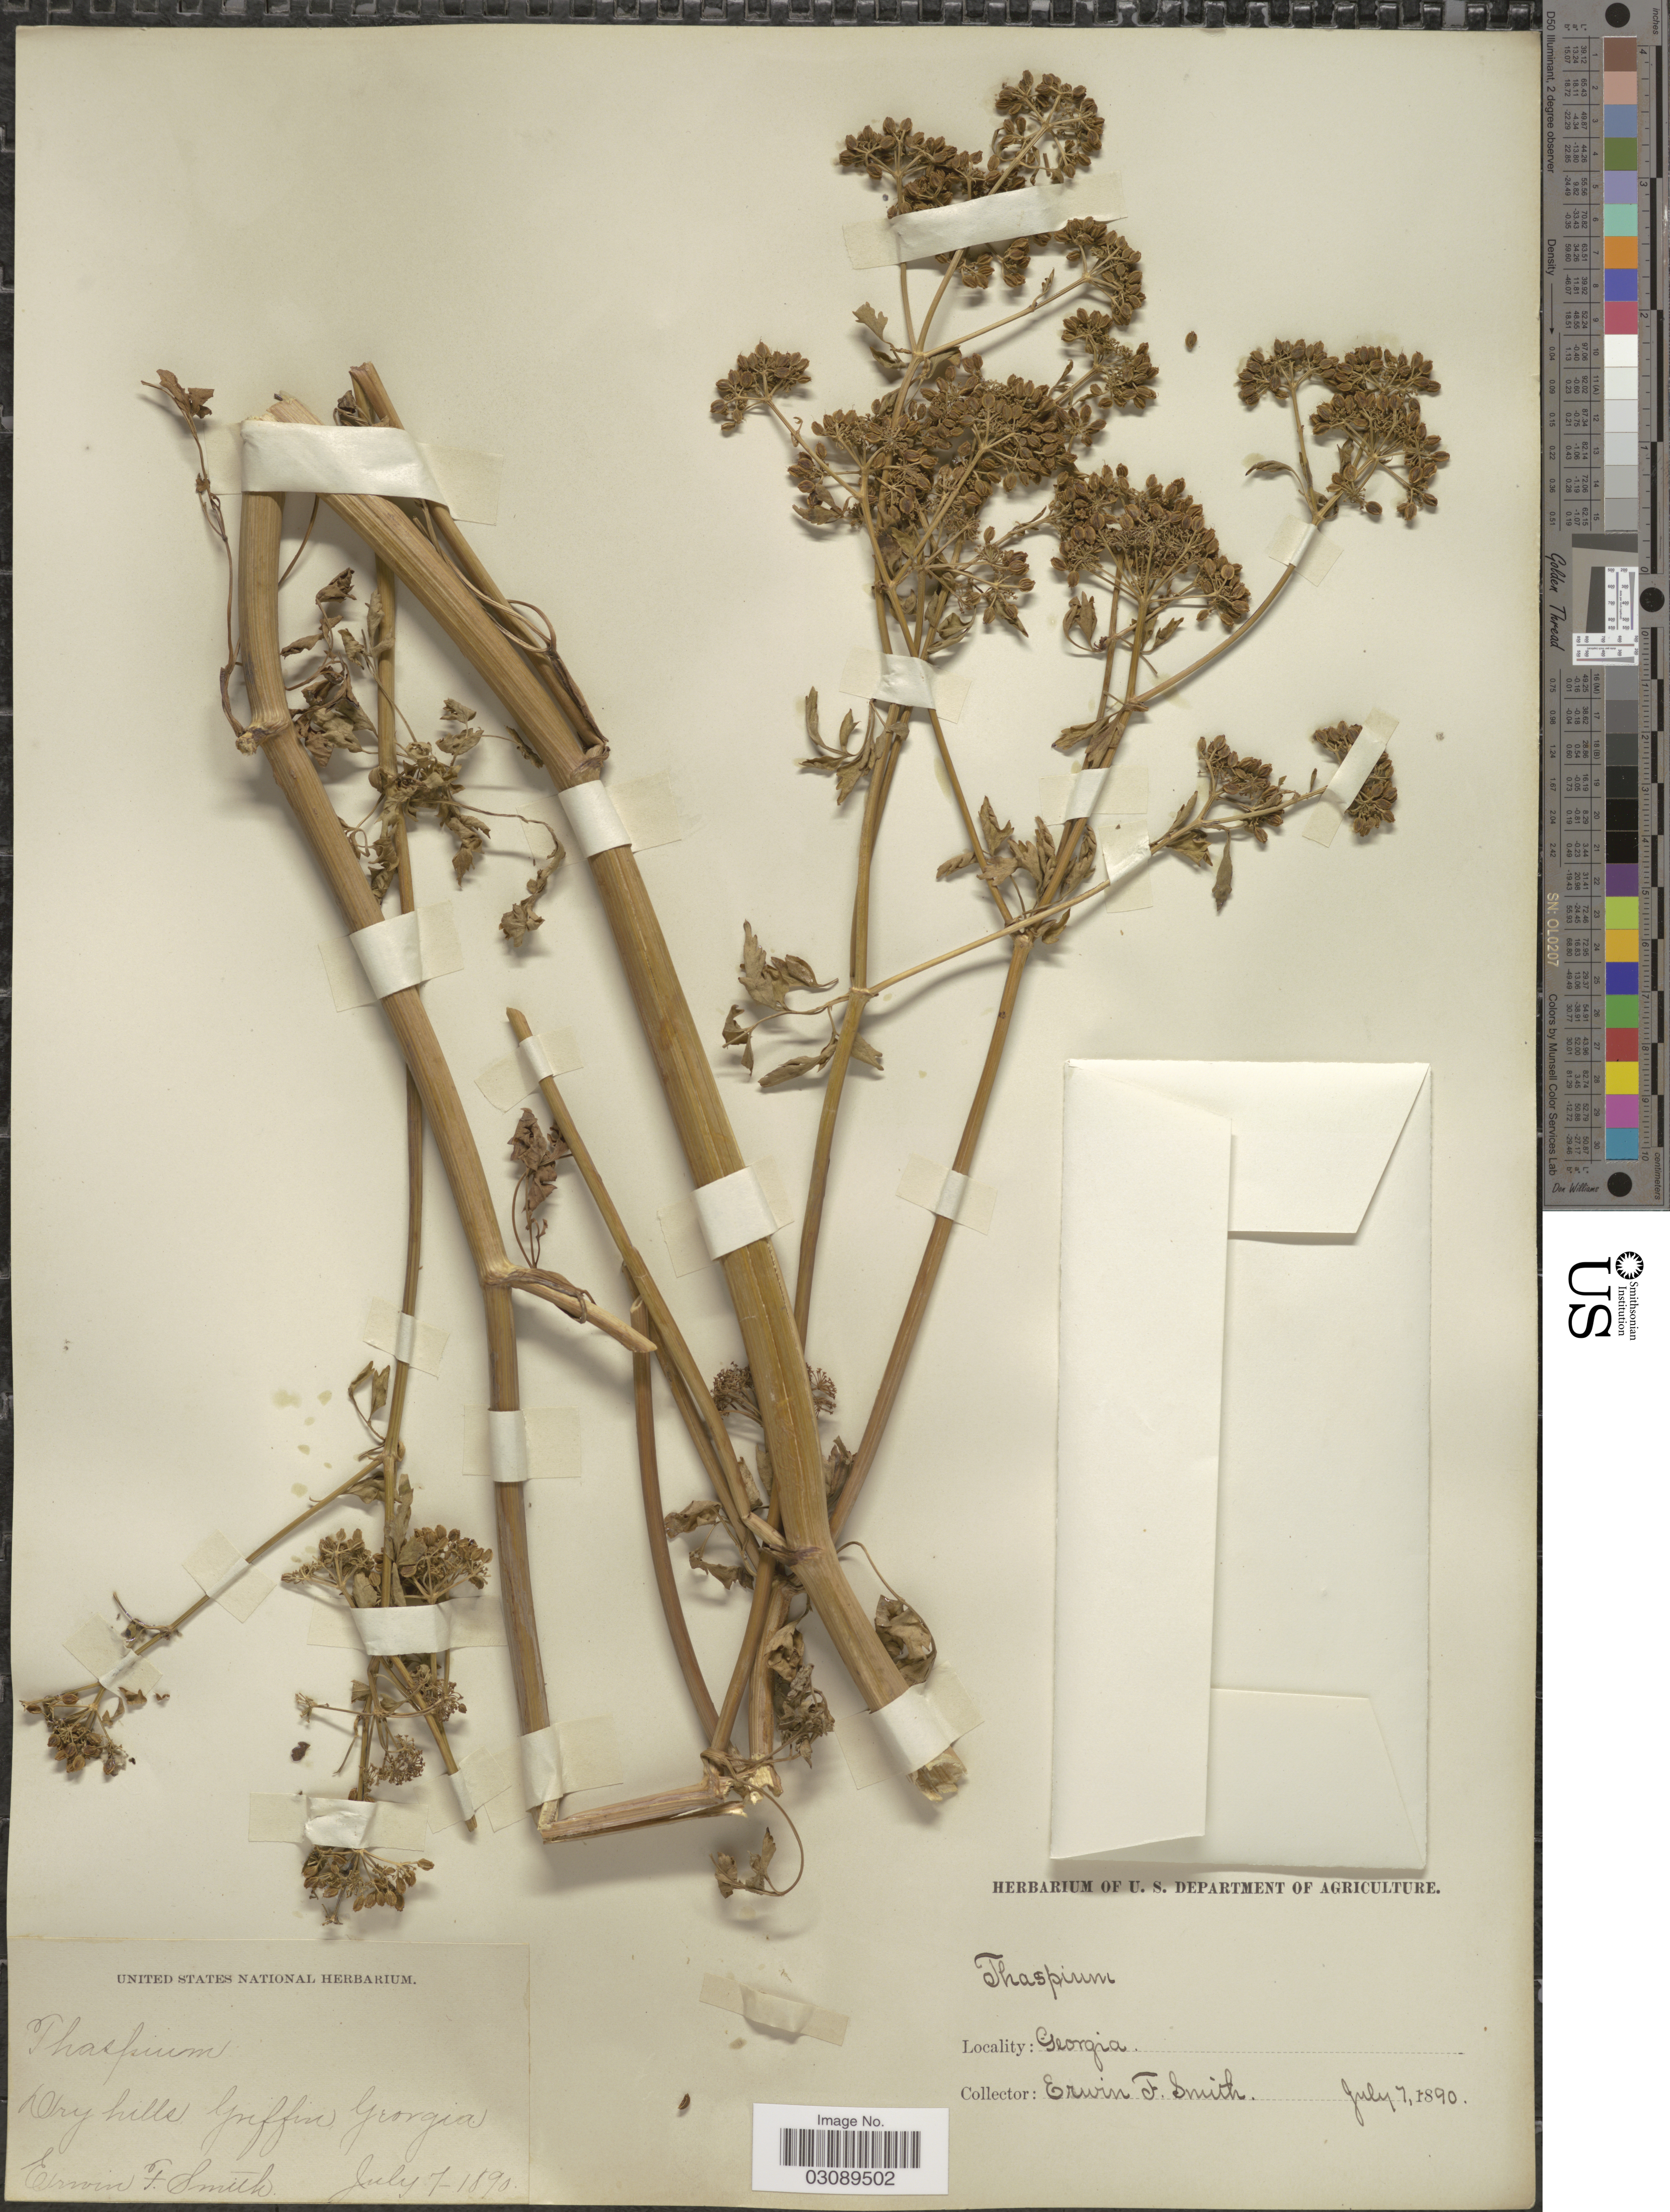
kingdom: Plantae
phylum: Tracheophyta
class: Magnoliopsida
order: Apiales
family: Apiaceae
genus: Thaspium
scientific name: Thaspium barbinode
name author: (Michx.) Nutt.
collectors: E. F. Smith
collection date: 1890-07-07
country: United States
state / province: Georgia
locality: Griffin.